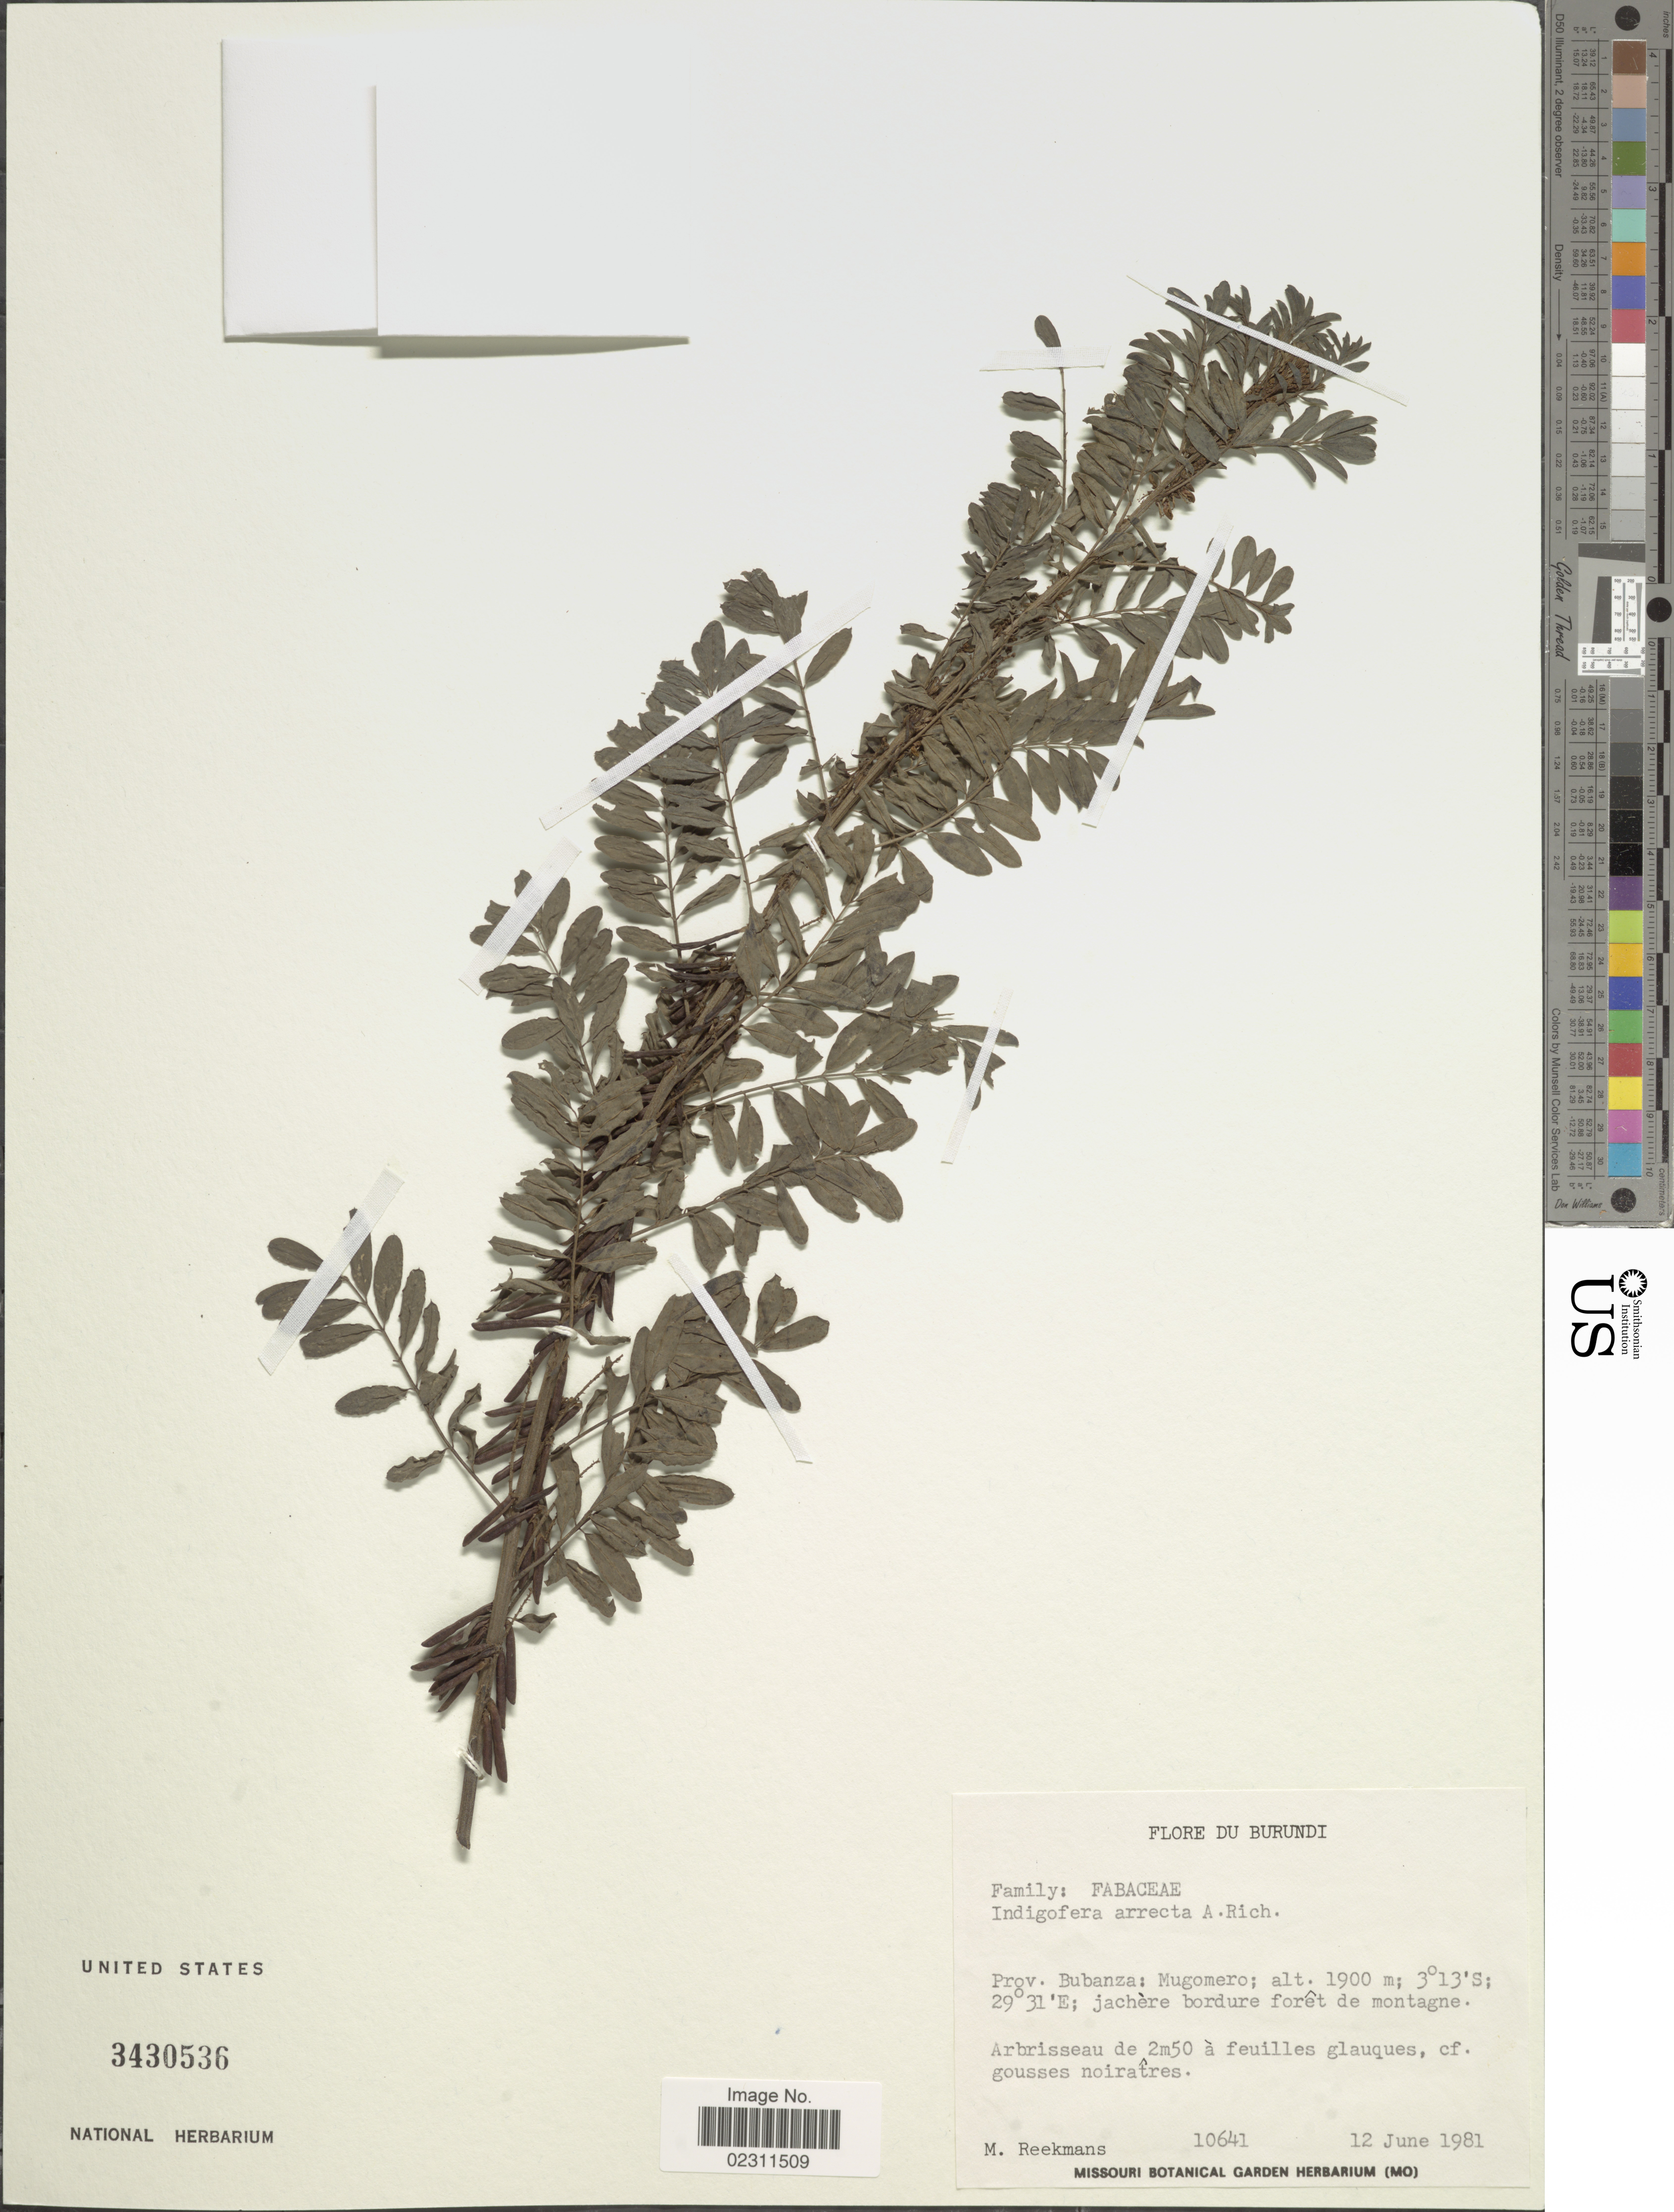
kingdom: Plantae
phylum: Tracheophyta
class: Magnoliopsida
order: Fabales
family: Fabaceae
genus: Indigofera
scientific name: Indigofera arrecta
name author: Hochst. ex A. Rich.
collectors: M. Reekmans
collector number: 10641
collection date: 1981-06-12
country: Burundi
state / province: Bubanza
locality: Prov. Bubanza: Mugomero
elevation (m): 1900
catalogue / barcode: US 3430536